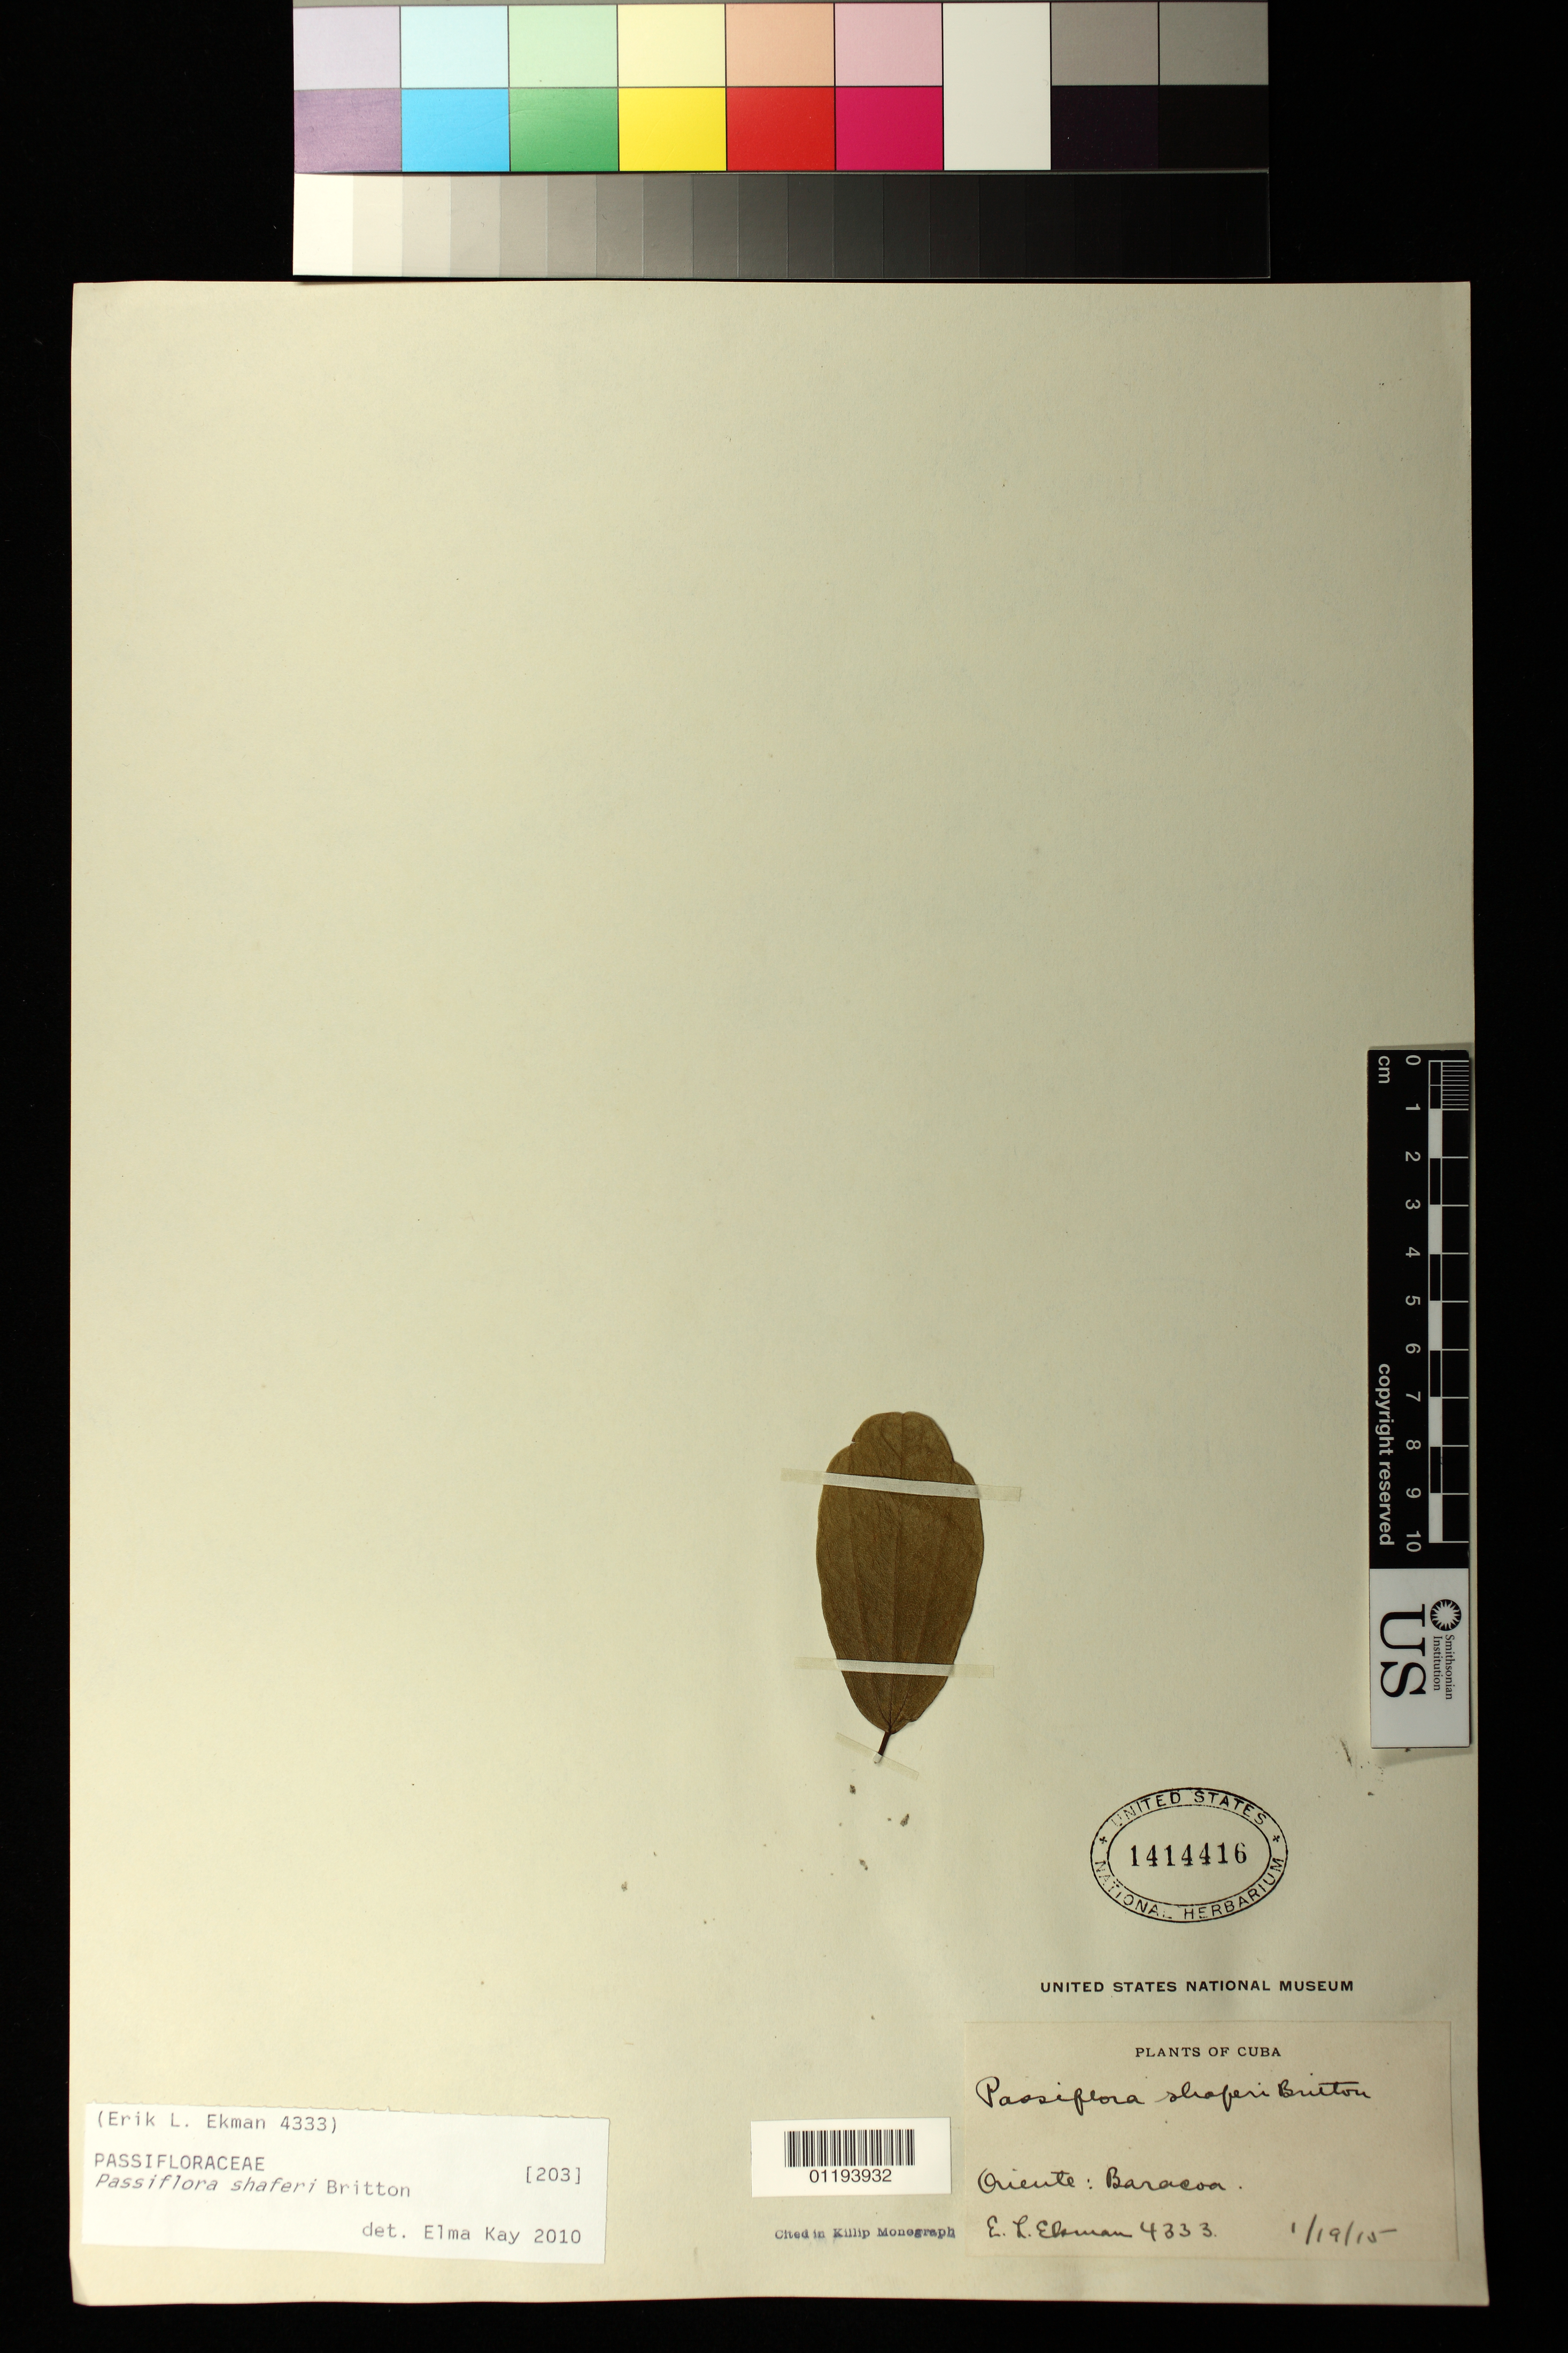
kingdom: Plantae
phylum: Tracheophyta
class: Magnoliopsida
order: Malpighiales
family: Passifloraceae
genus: Passiflora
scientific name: Passiflora shaferi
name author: Britton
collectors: E. L. Ekman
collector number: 4333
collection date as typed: Jan 19 1915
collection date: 1915-01-19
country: Cuba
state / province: Guantanamo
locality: Oriente: Baracoa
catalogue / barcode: US 1414416